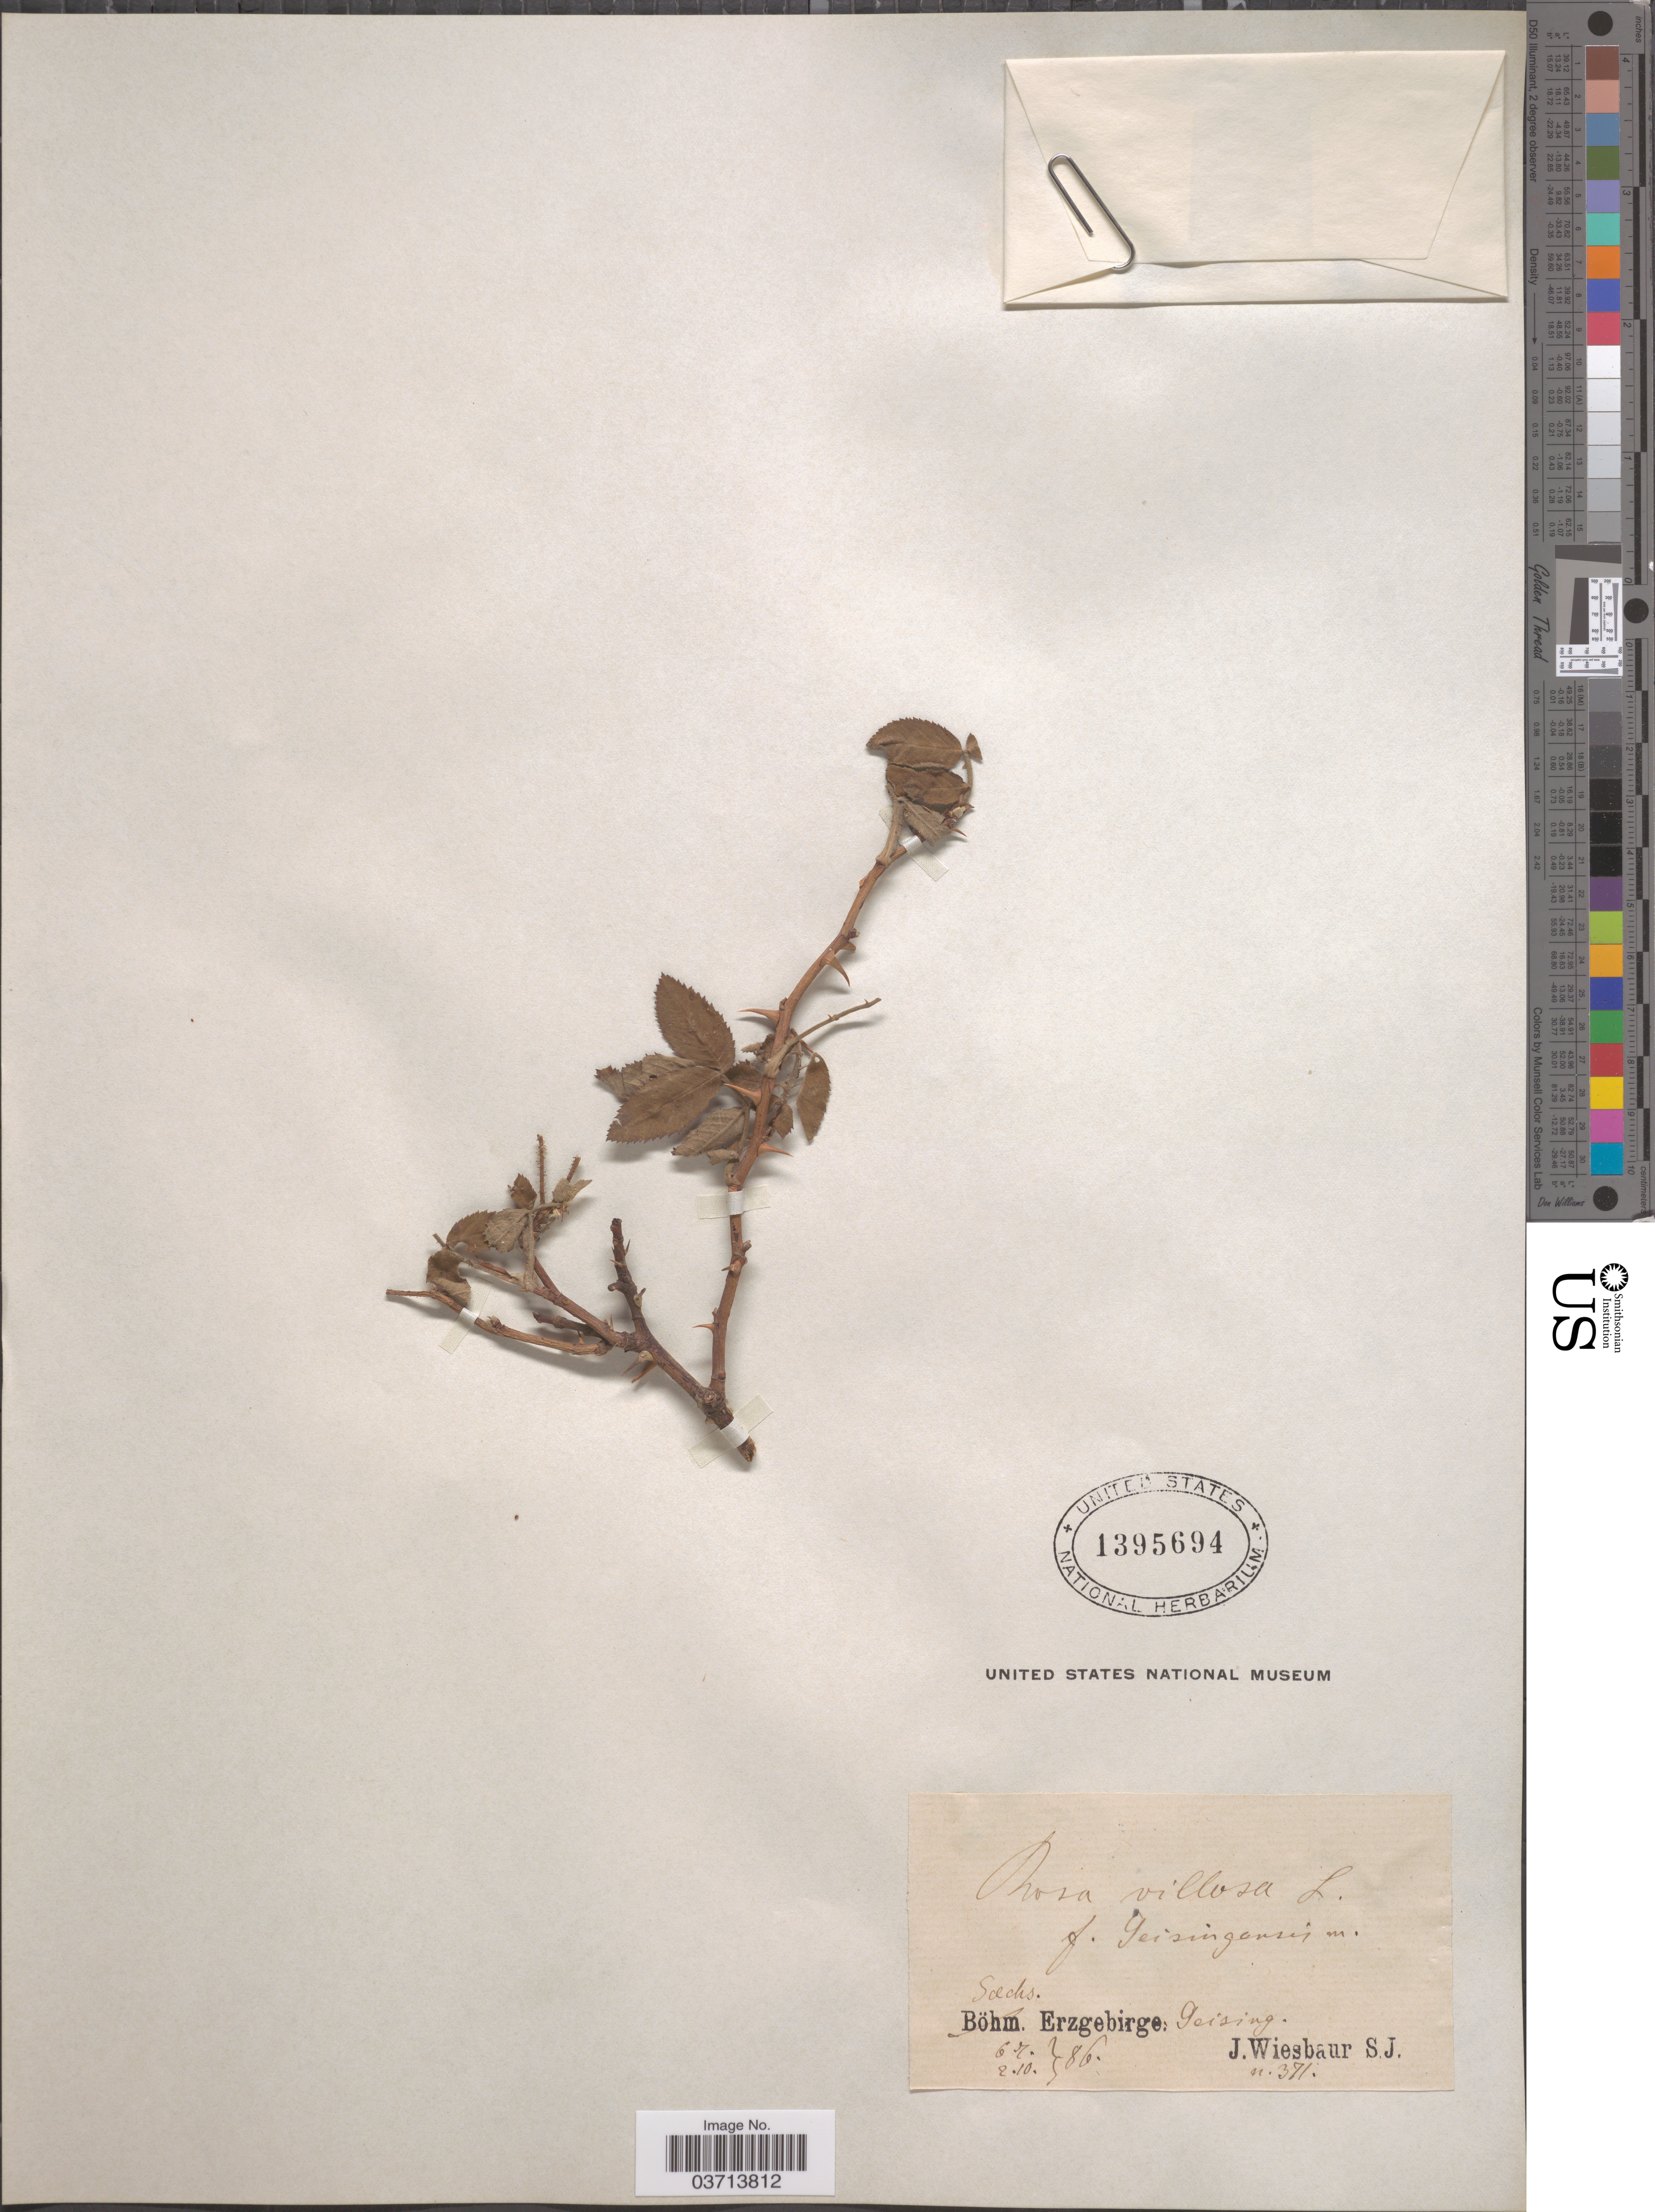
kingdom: Plantae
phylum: Tracheophyta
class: Magnoliopsida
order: Rosales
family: Rosaceae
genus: Rosa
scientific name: Rosa villosa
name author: L.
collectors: J. Wiesbaur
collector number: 371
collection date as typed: Transcribed d/m/y: 6/7/86 to 2/10/86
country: Germany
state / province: Sachsen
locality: Sachs. Erzgebirge: Geising.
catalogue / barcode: US 1395694